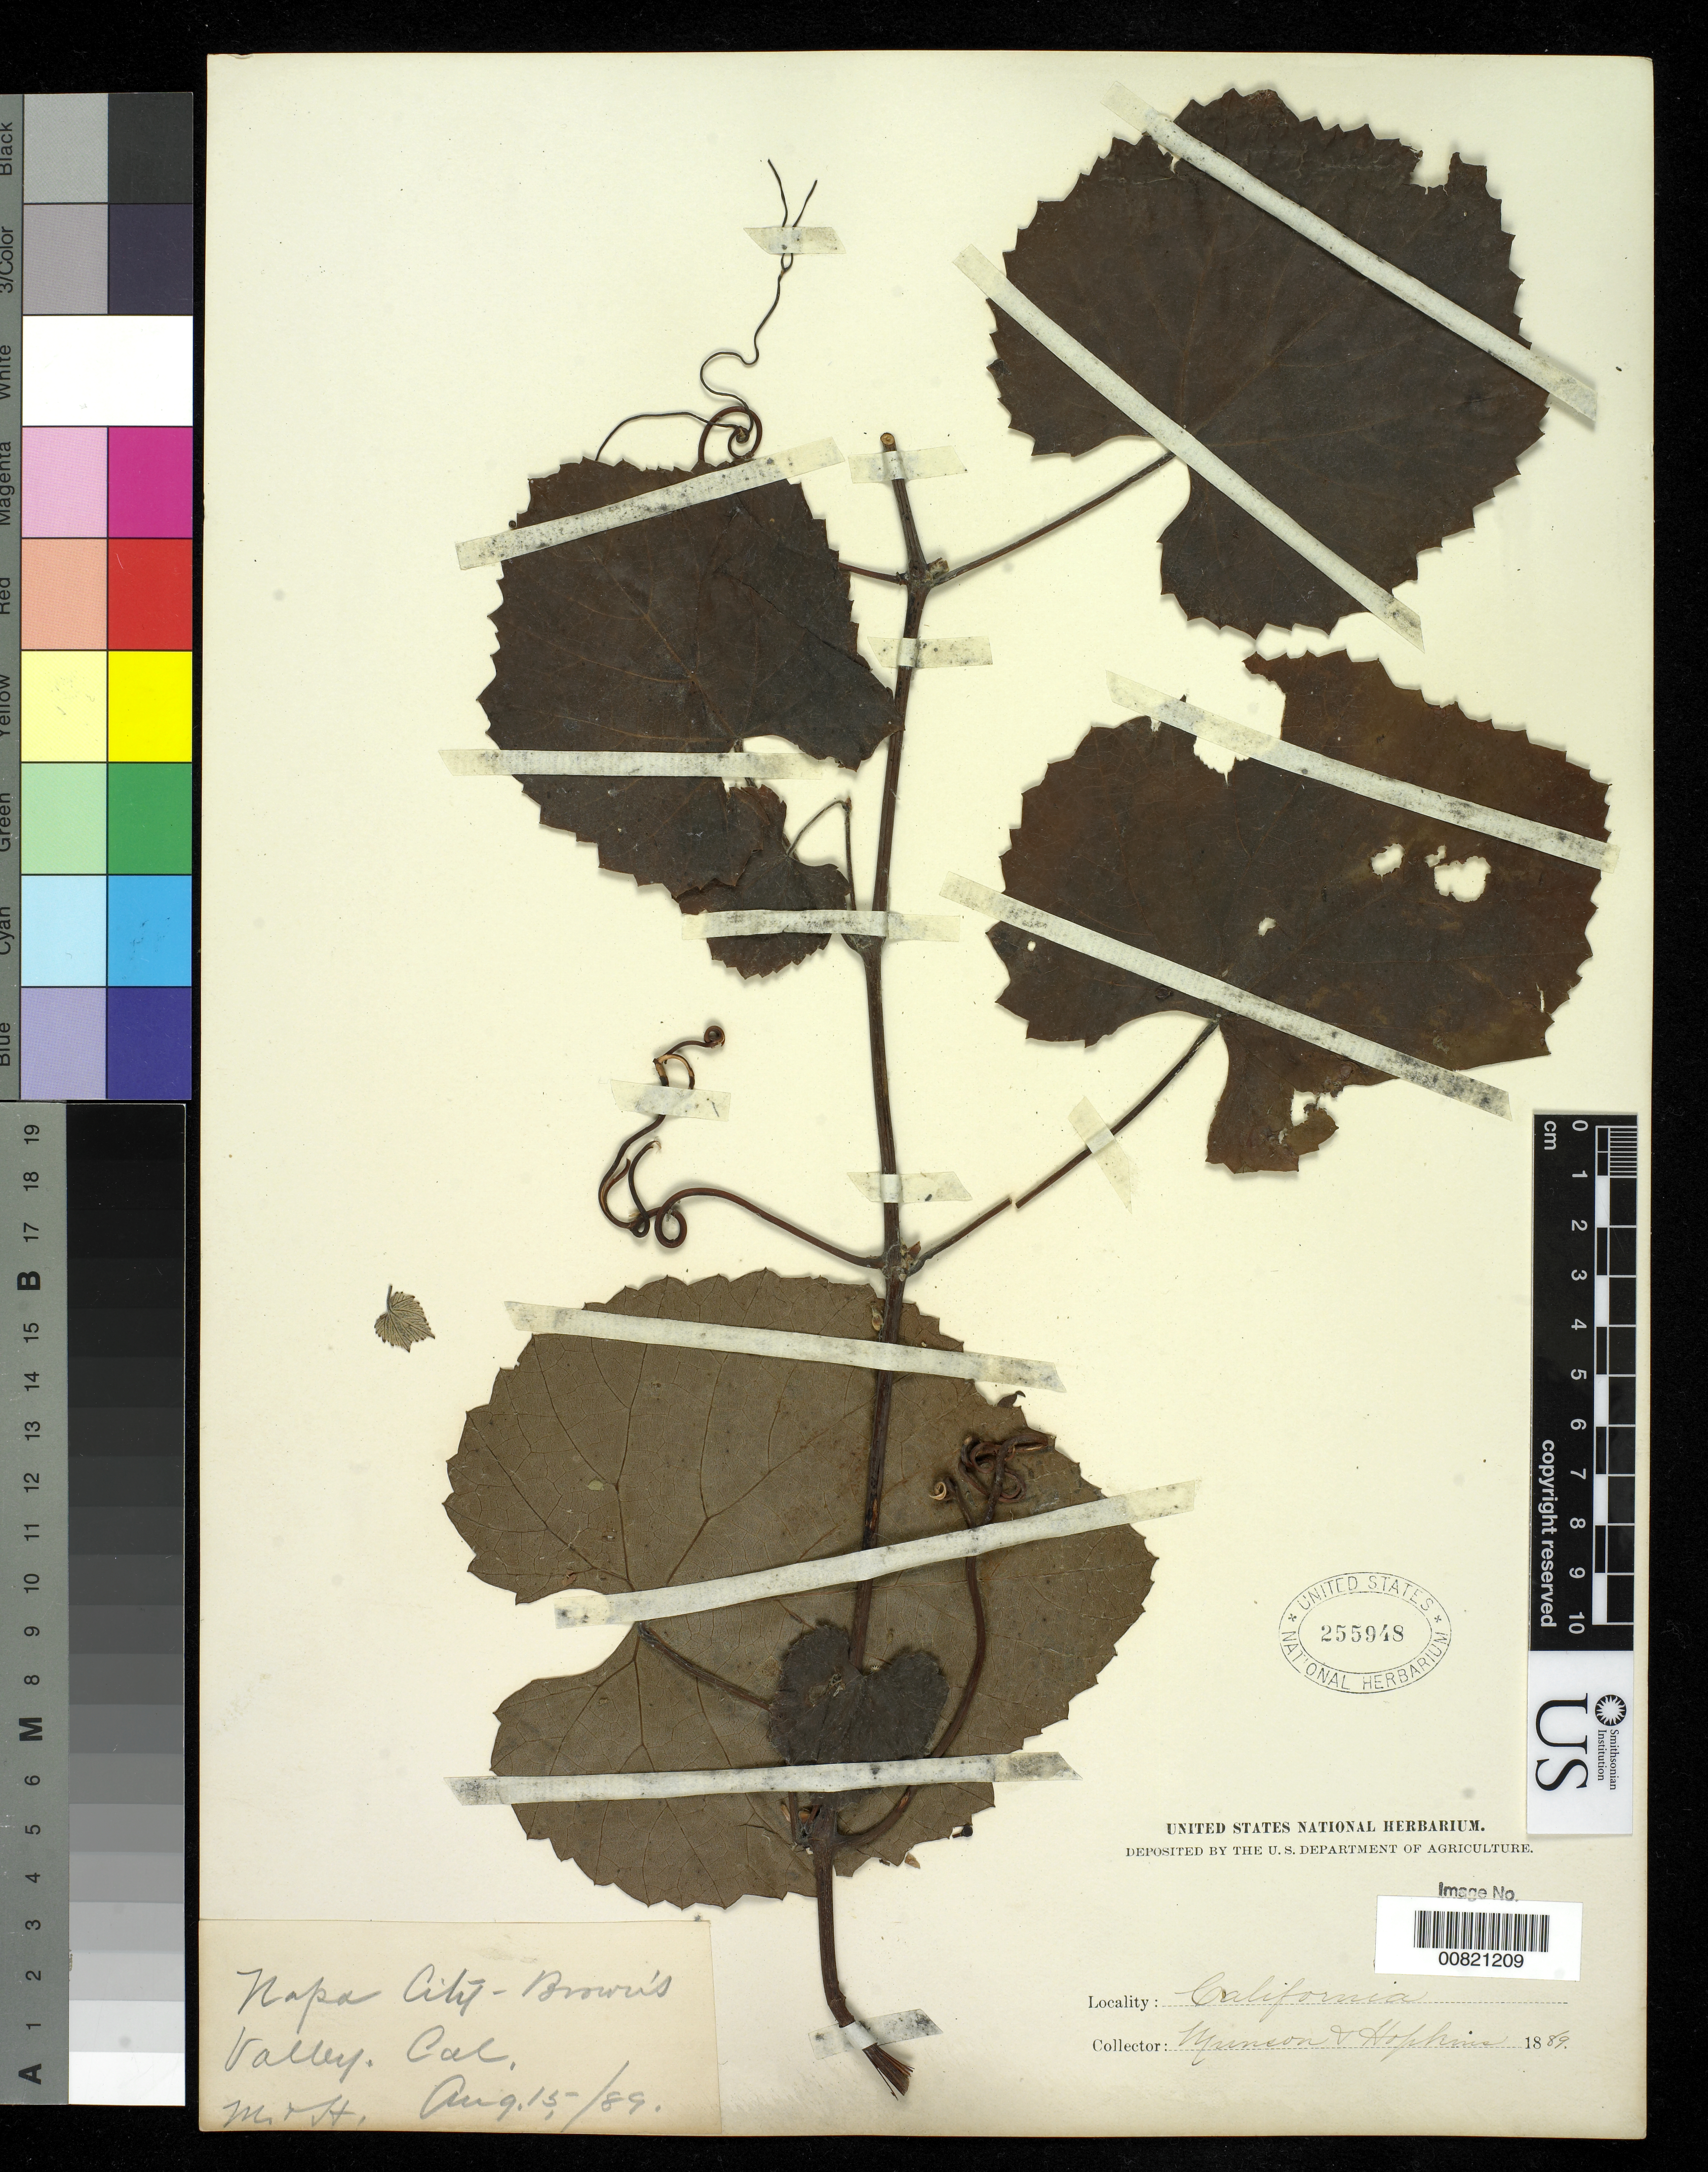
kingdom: Plantae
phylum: Tracheophyta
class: Magnoliopsida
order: Vitales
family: Vitaceae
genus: Vitis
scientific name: Vitis sp.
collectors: T. V. Munson & -. Hopkins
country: United States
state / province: California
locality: Brown Valley near Napa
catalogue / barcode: US 255948